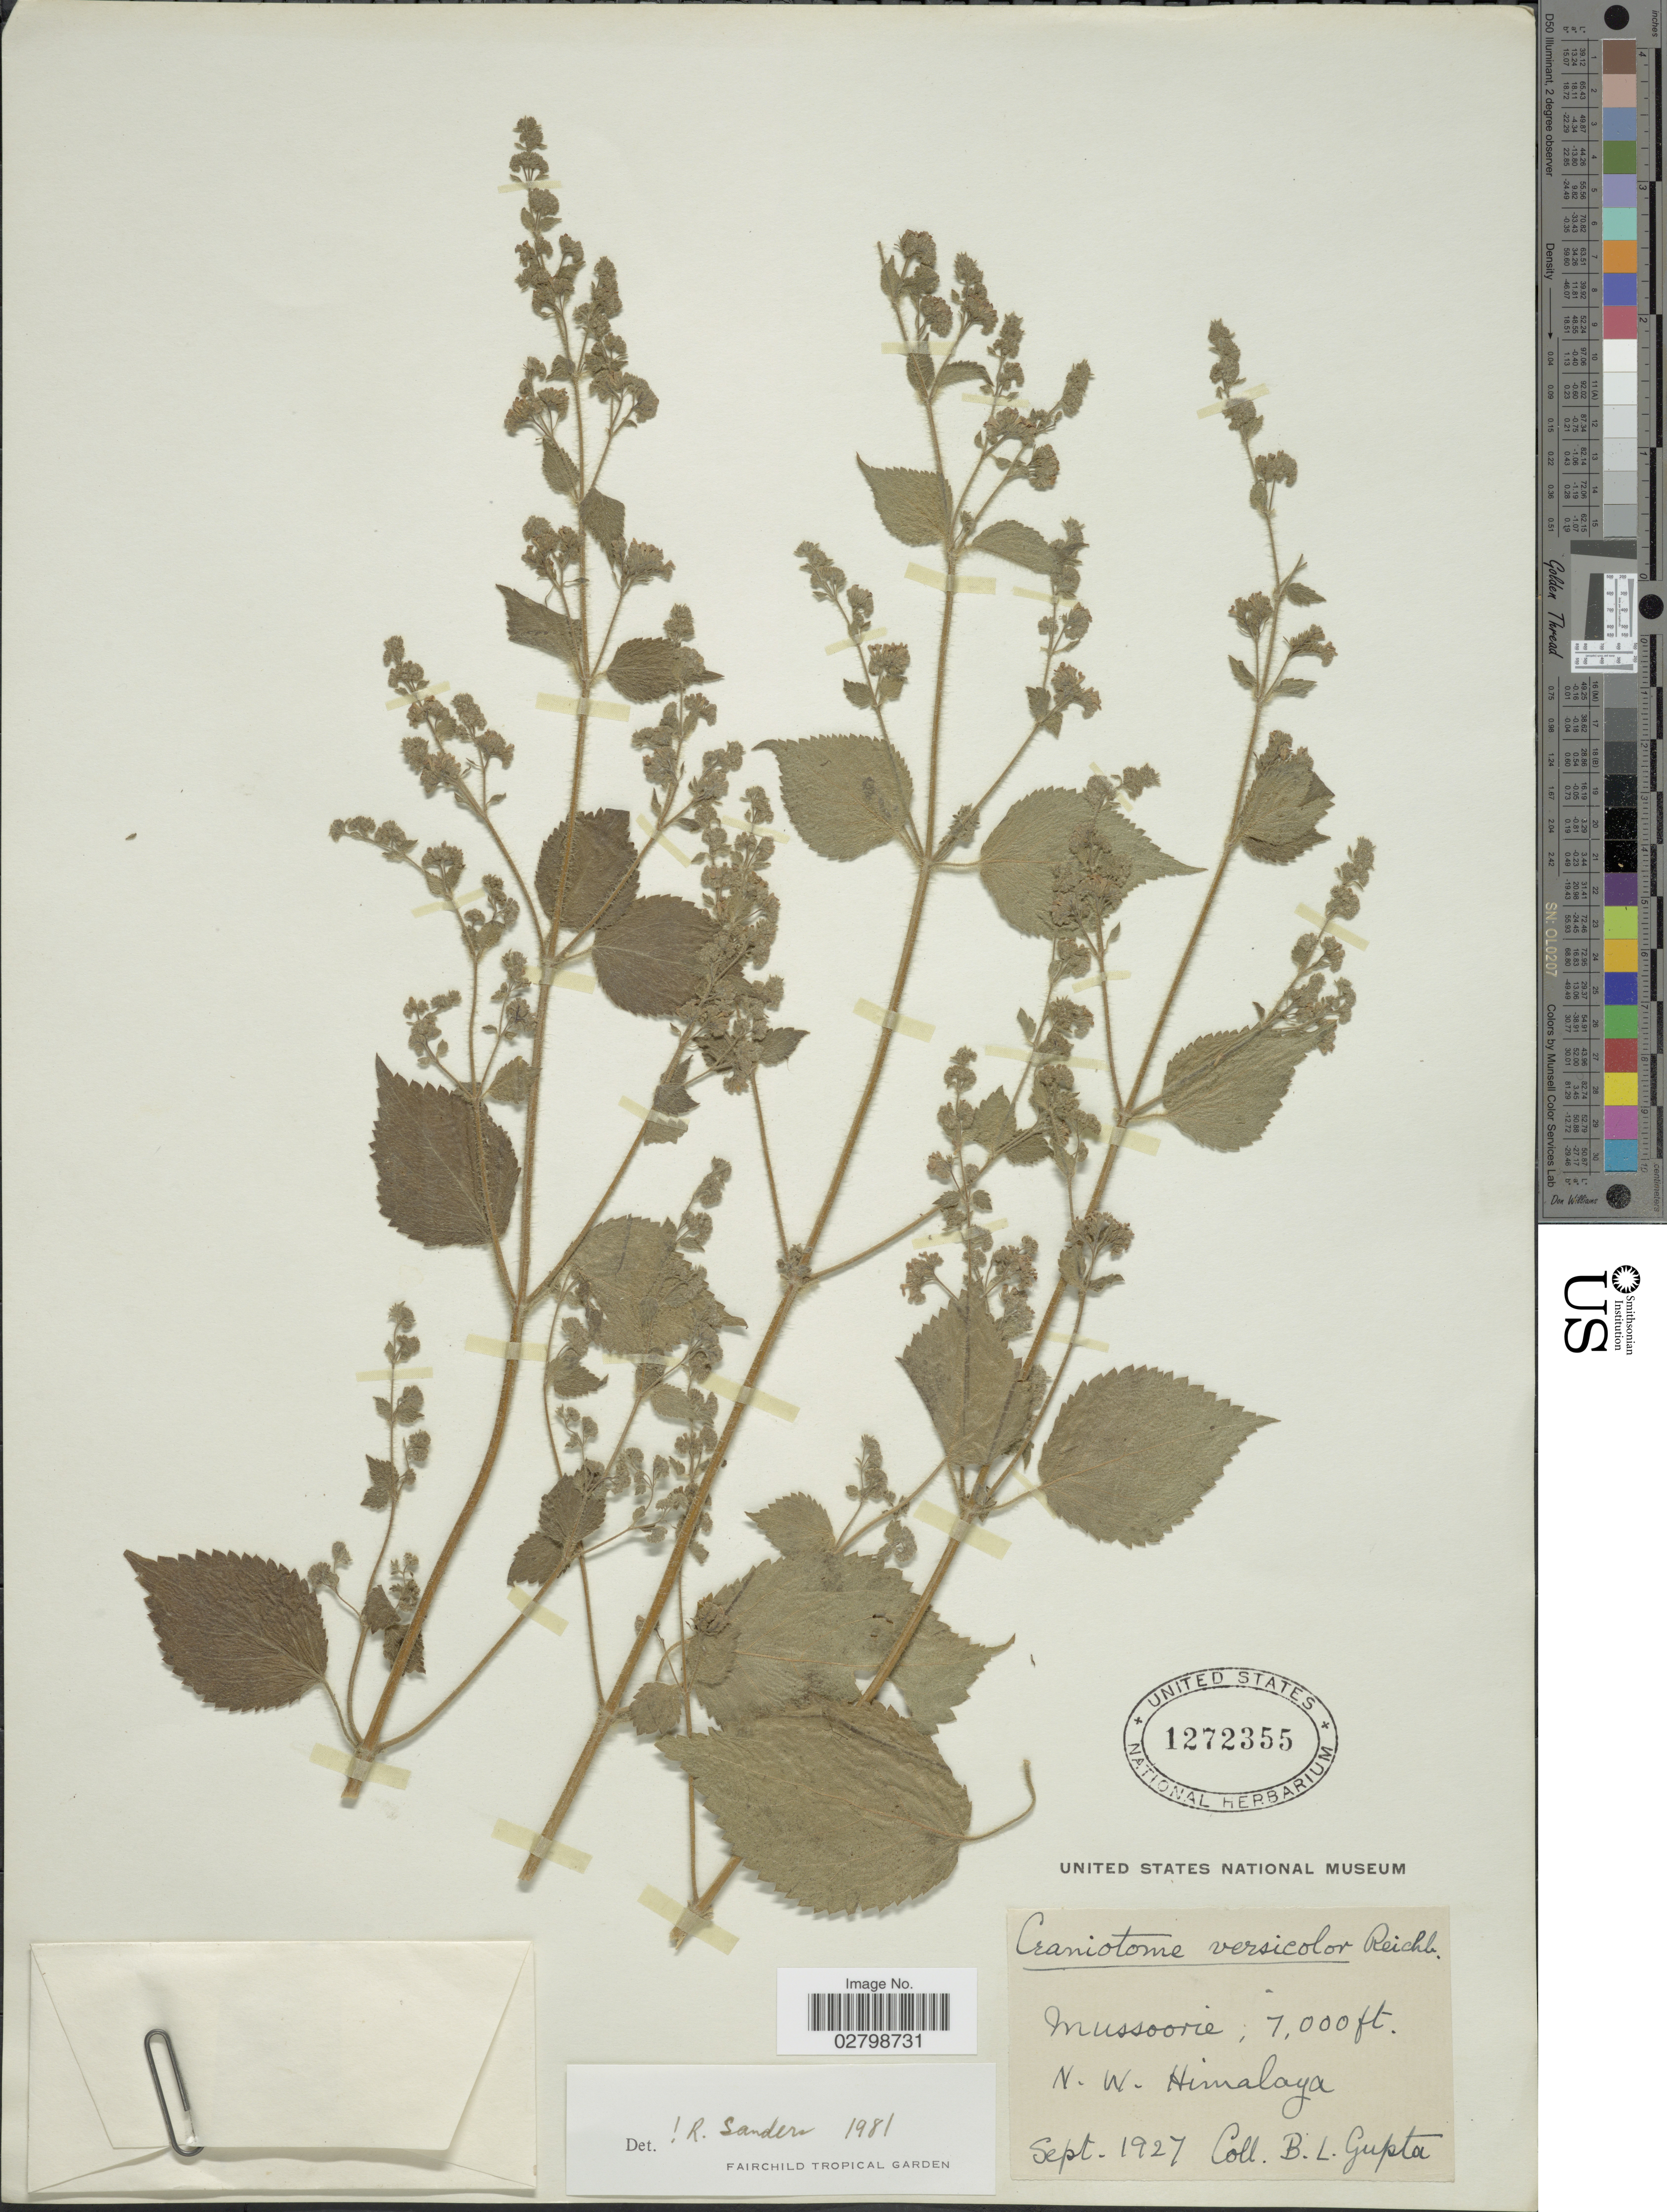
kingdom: Plantae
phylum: Tracheophyta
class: Magnoliopsida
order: Lamiales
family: Lamiaceae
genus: Craniotome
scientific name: Craniotome furcata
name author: (Link) Kuntze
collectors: B. L. Gupta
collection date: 1927-09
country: India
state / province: Uttarakhand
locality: Mussoorie, N.W. Himalaya.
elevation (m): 2134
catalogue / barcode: US 1272355